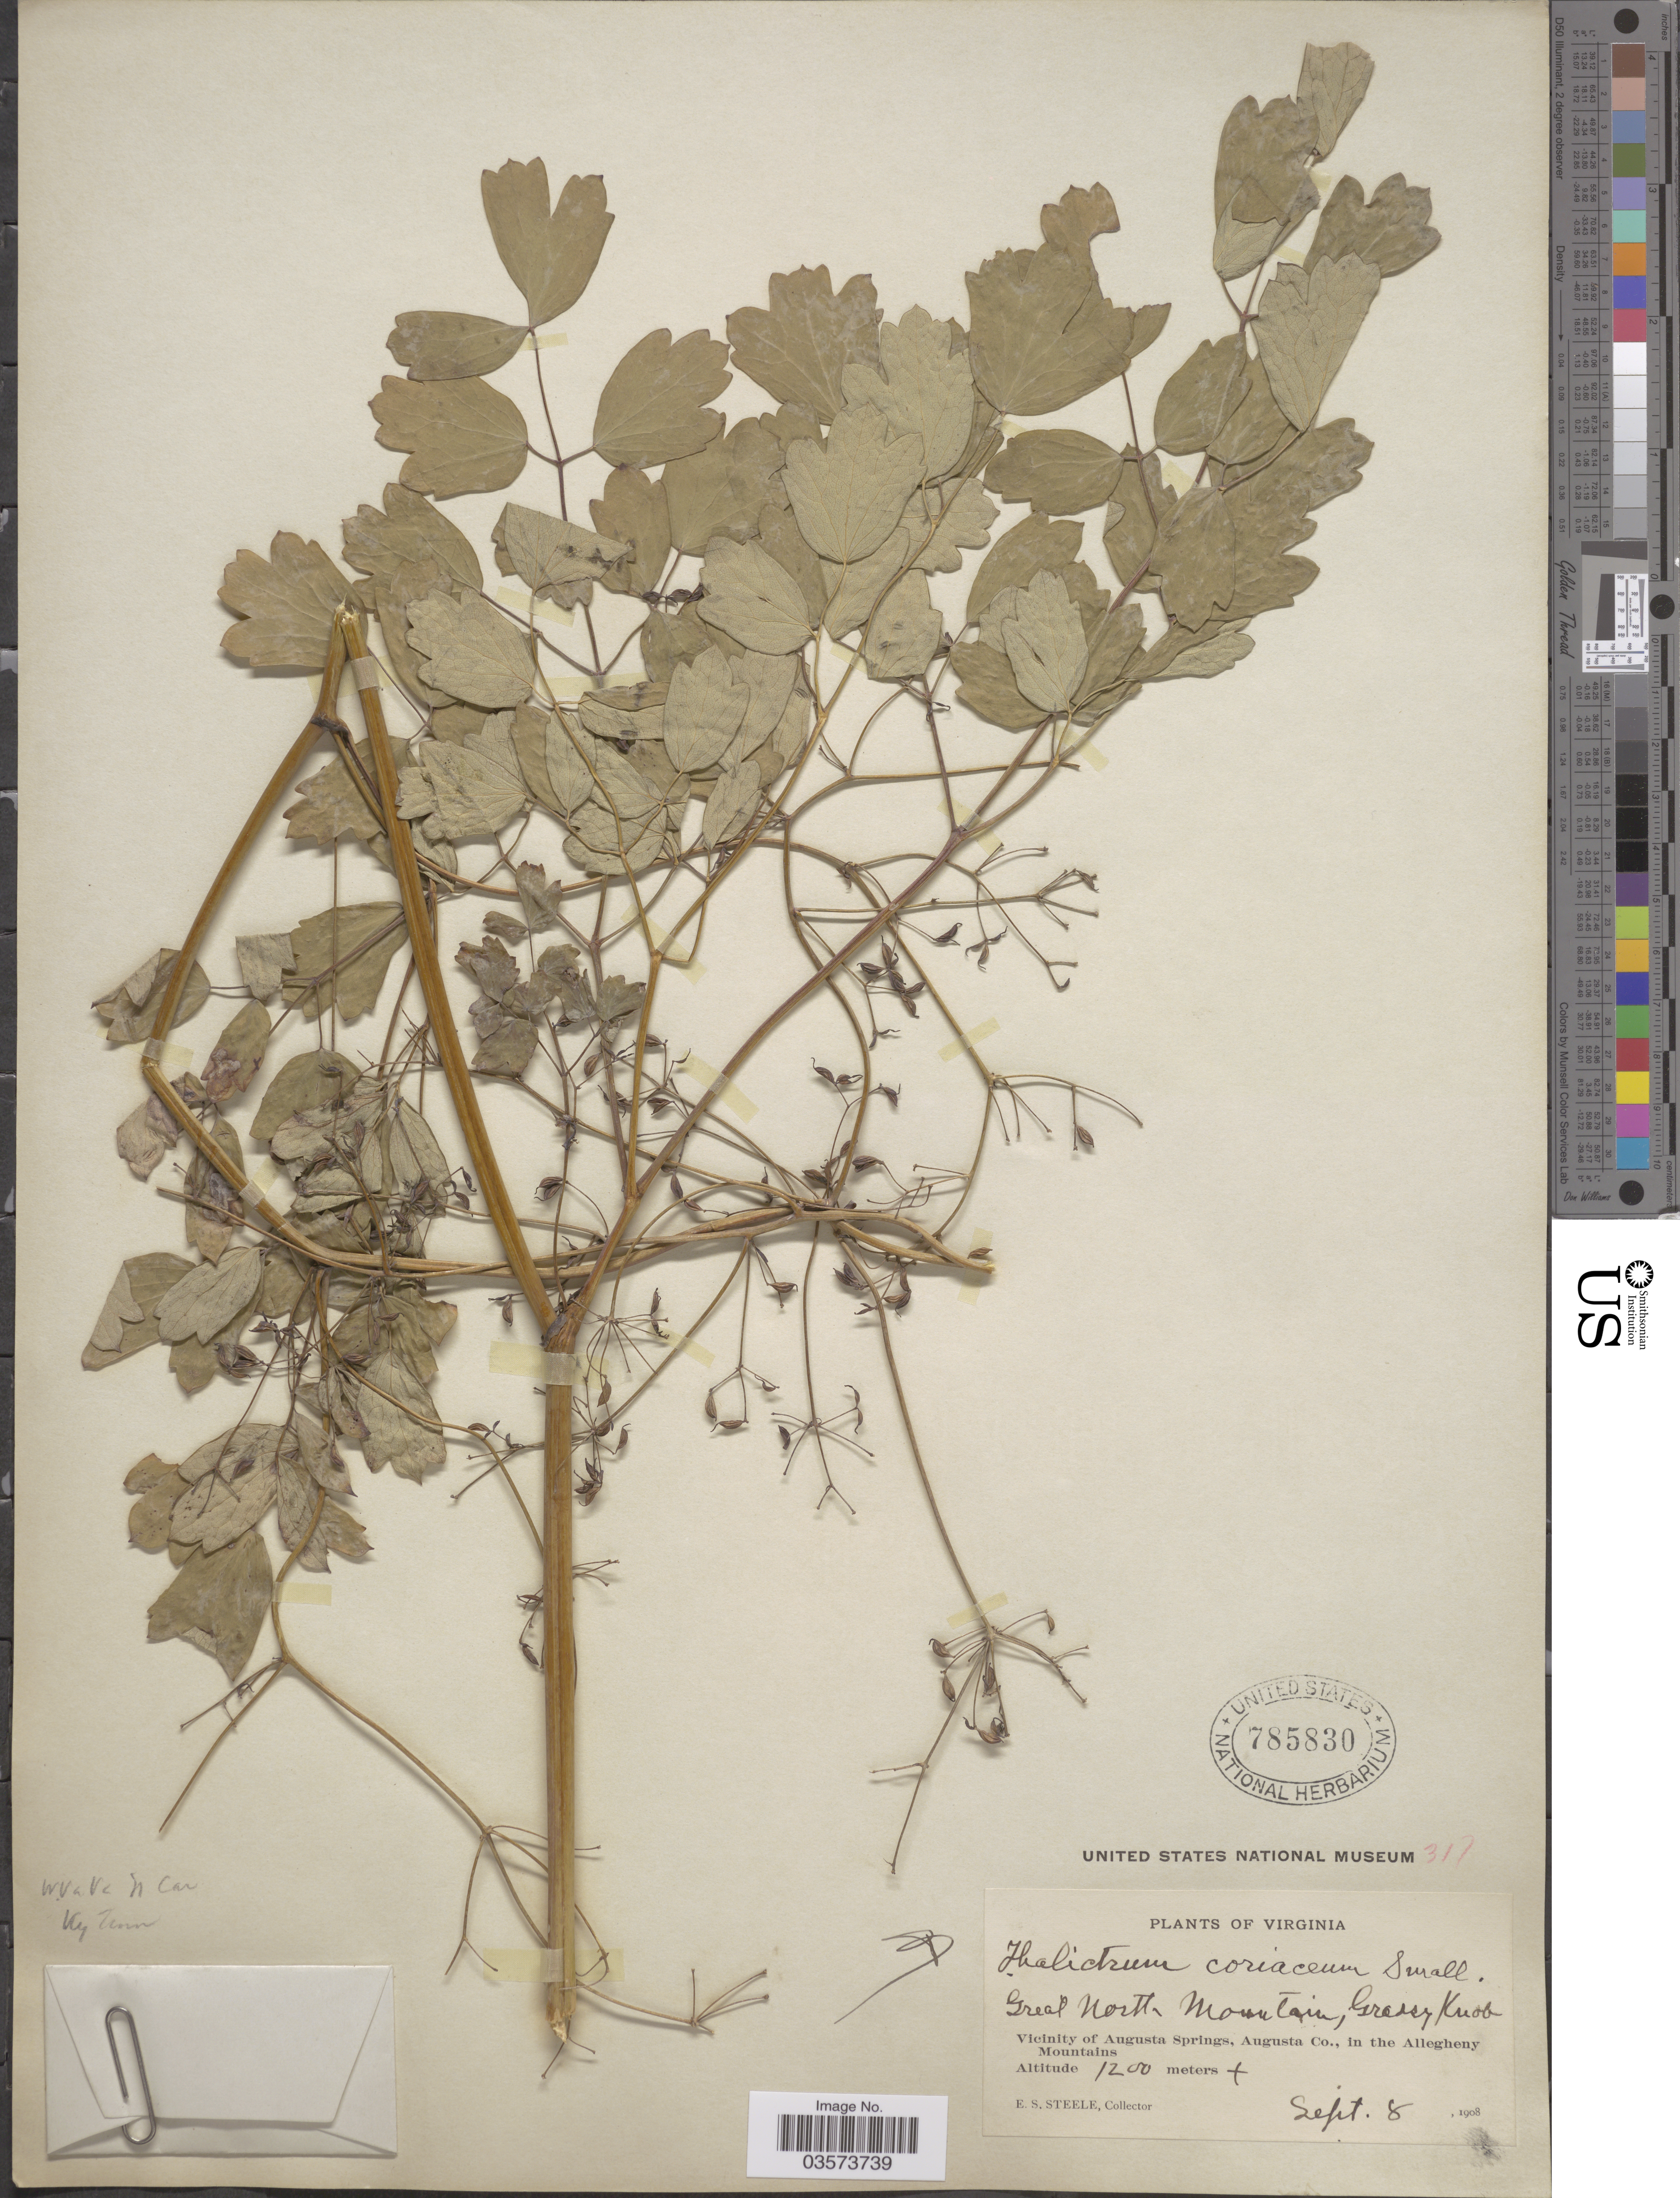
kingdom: Plantae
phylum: Tracheophyta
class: Magnoliopsida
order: Ranunculales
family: Ranunculaceae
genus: Thalictrum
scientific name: Thalictrum coriaceum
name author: (Britton) Small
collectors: E. Steele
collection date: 1908-09-08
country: United States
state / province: Virginia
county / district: Augusta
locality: Great North Mountain, Grassy Knob. Vicinity of Augusta Springs, Augusta Co., in the Allegheny Mountains.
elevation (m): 1200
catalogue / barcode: US 785830